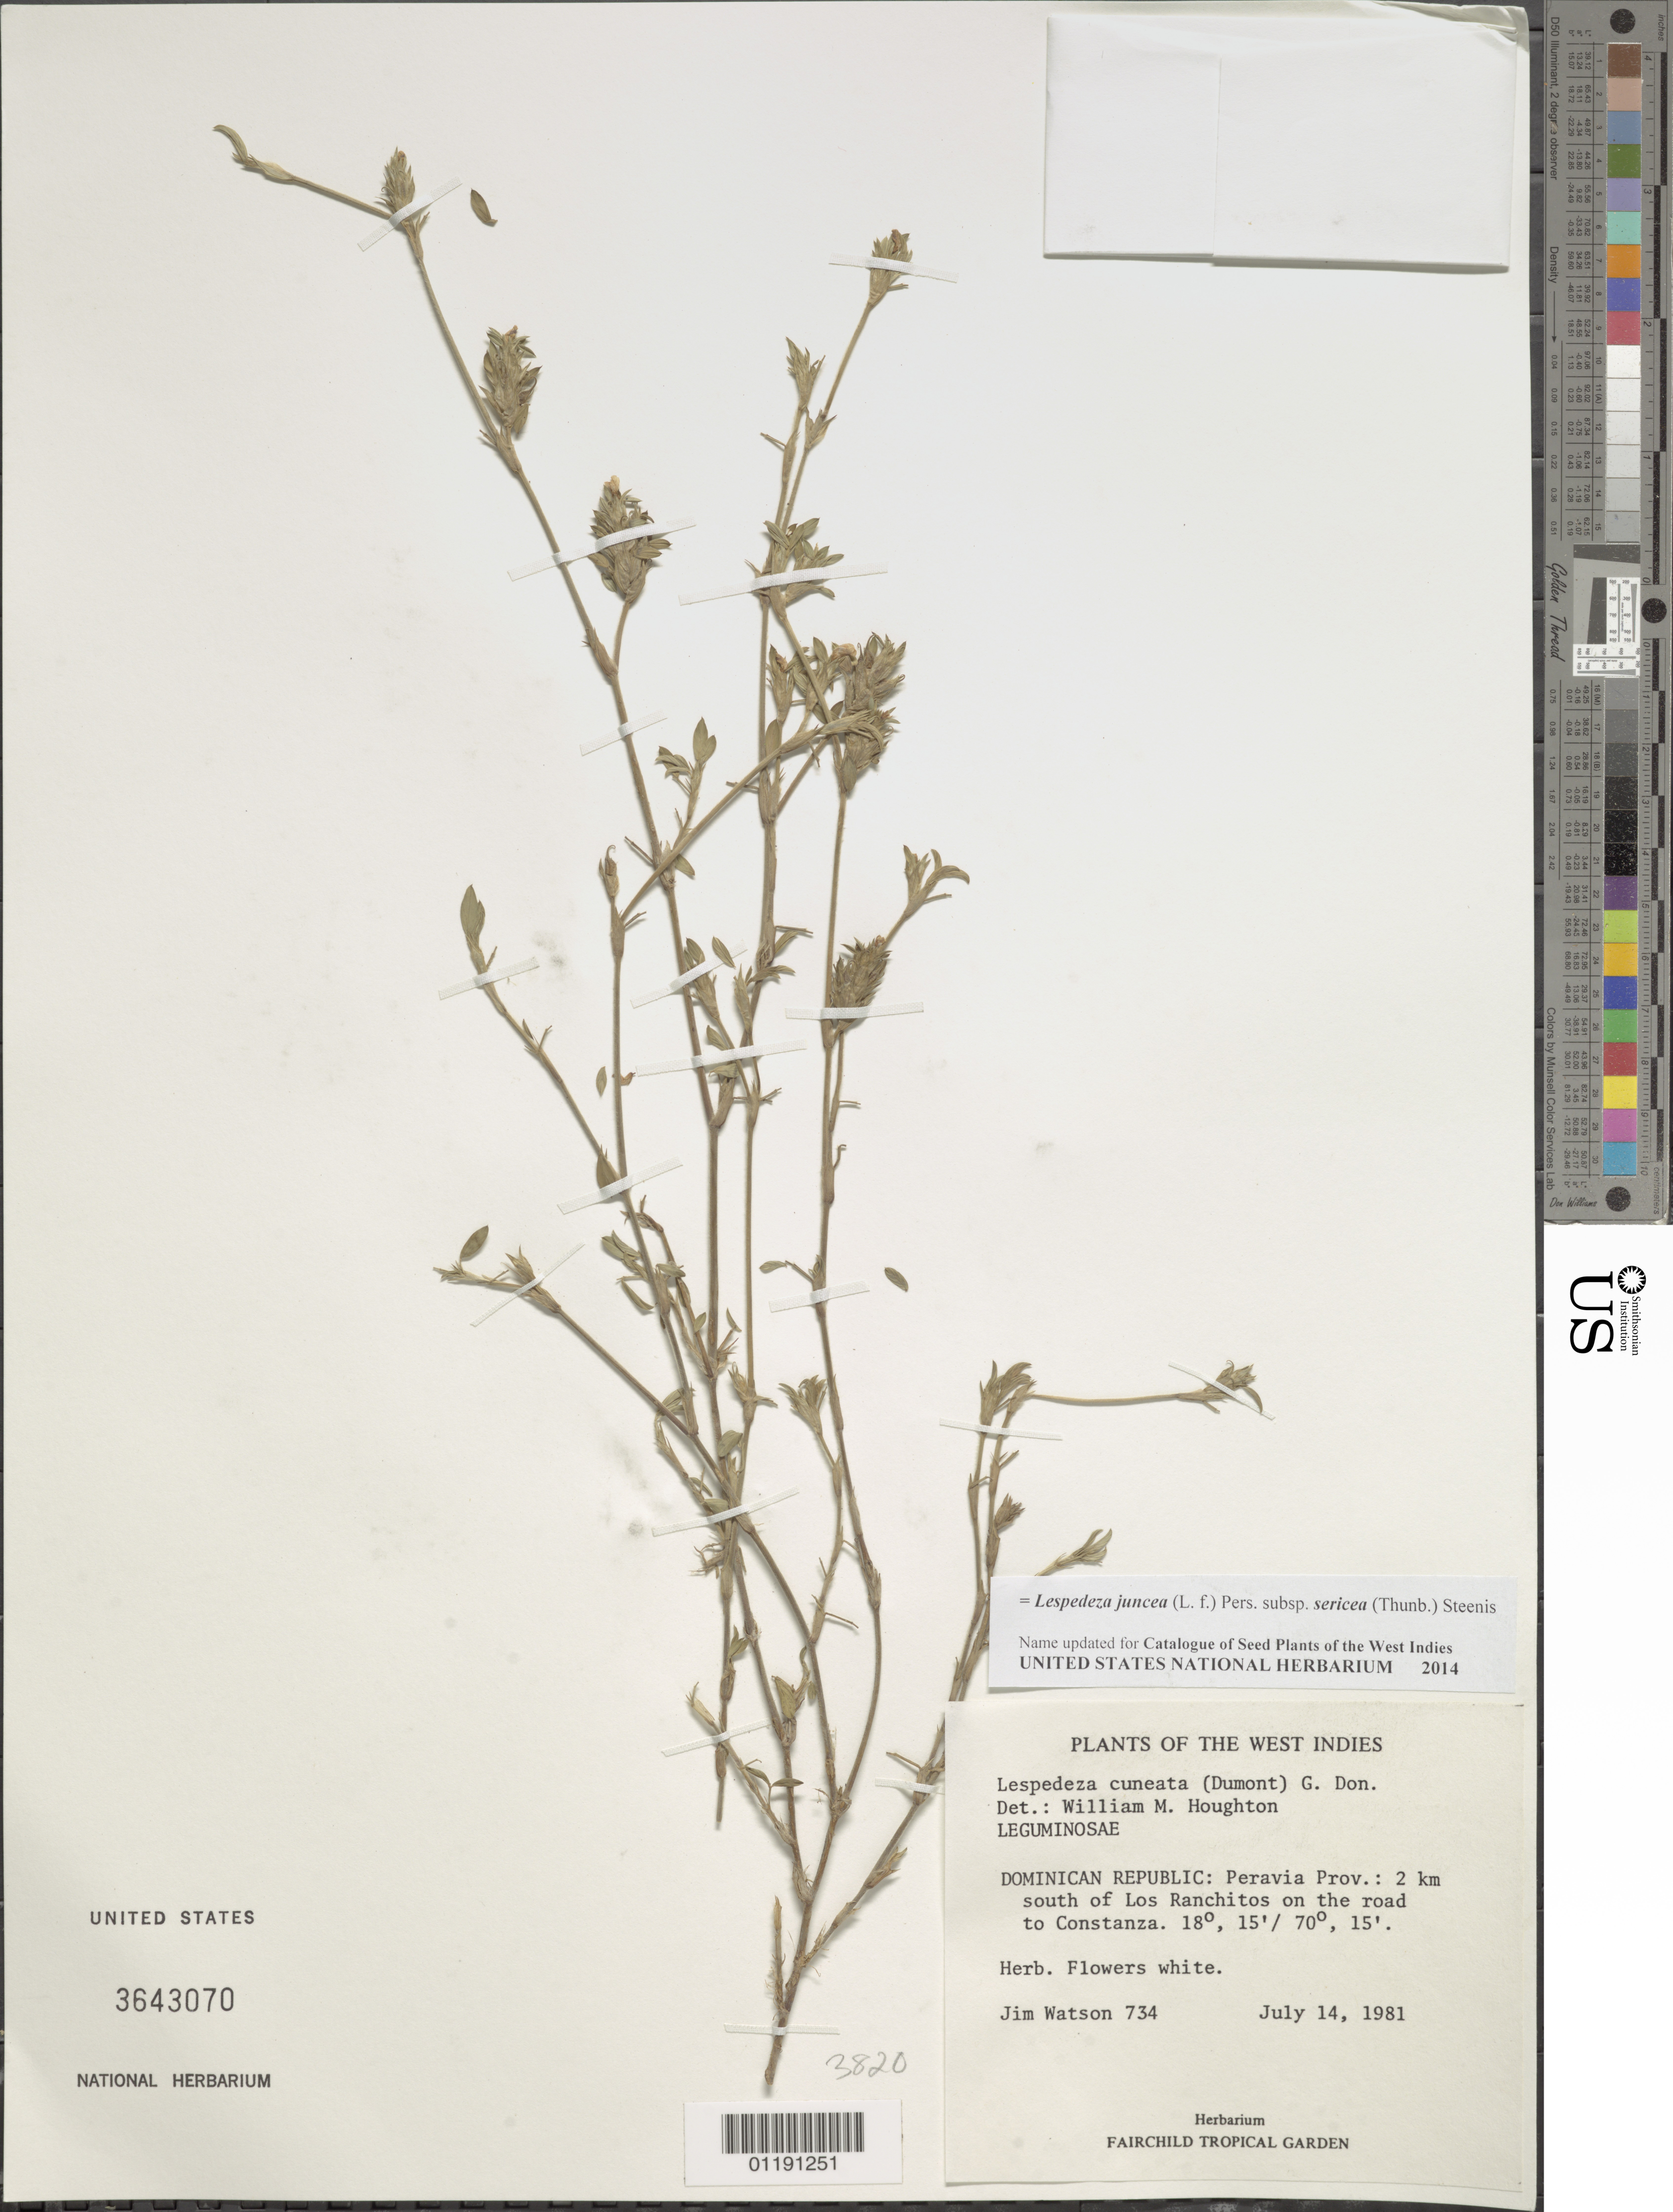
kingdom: Plantae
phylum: Tracheophyta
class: Magnoliopsida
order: Fabales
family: Fabaceae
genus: Stylosanthes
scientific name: Stylosanthes hamata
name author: (L.) Taub.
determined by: Strong, Mark T., (BOT), Smithsonian Institution - National Museum of Natural History (UNITED STATES)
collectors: J. Watson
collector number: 734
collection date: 1981-07-14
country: Dominican Republic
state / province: Peravia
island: Hispaniola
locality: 2 km S of Los Ranchitos on the road to Constanza.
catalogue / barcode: US 3643070